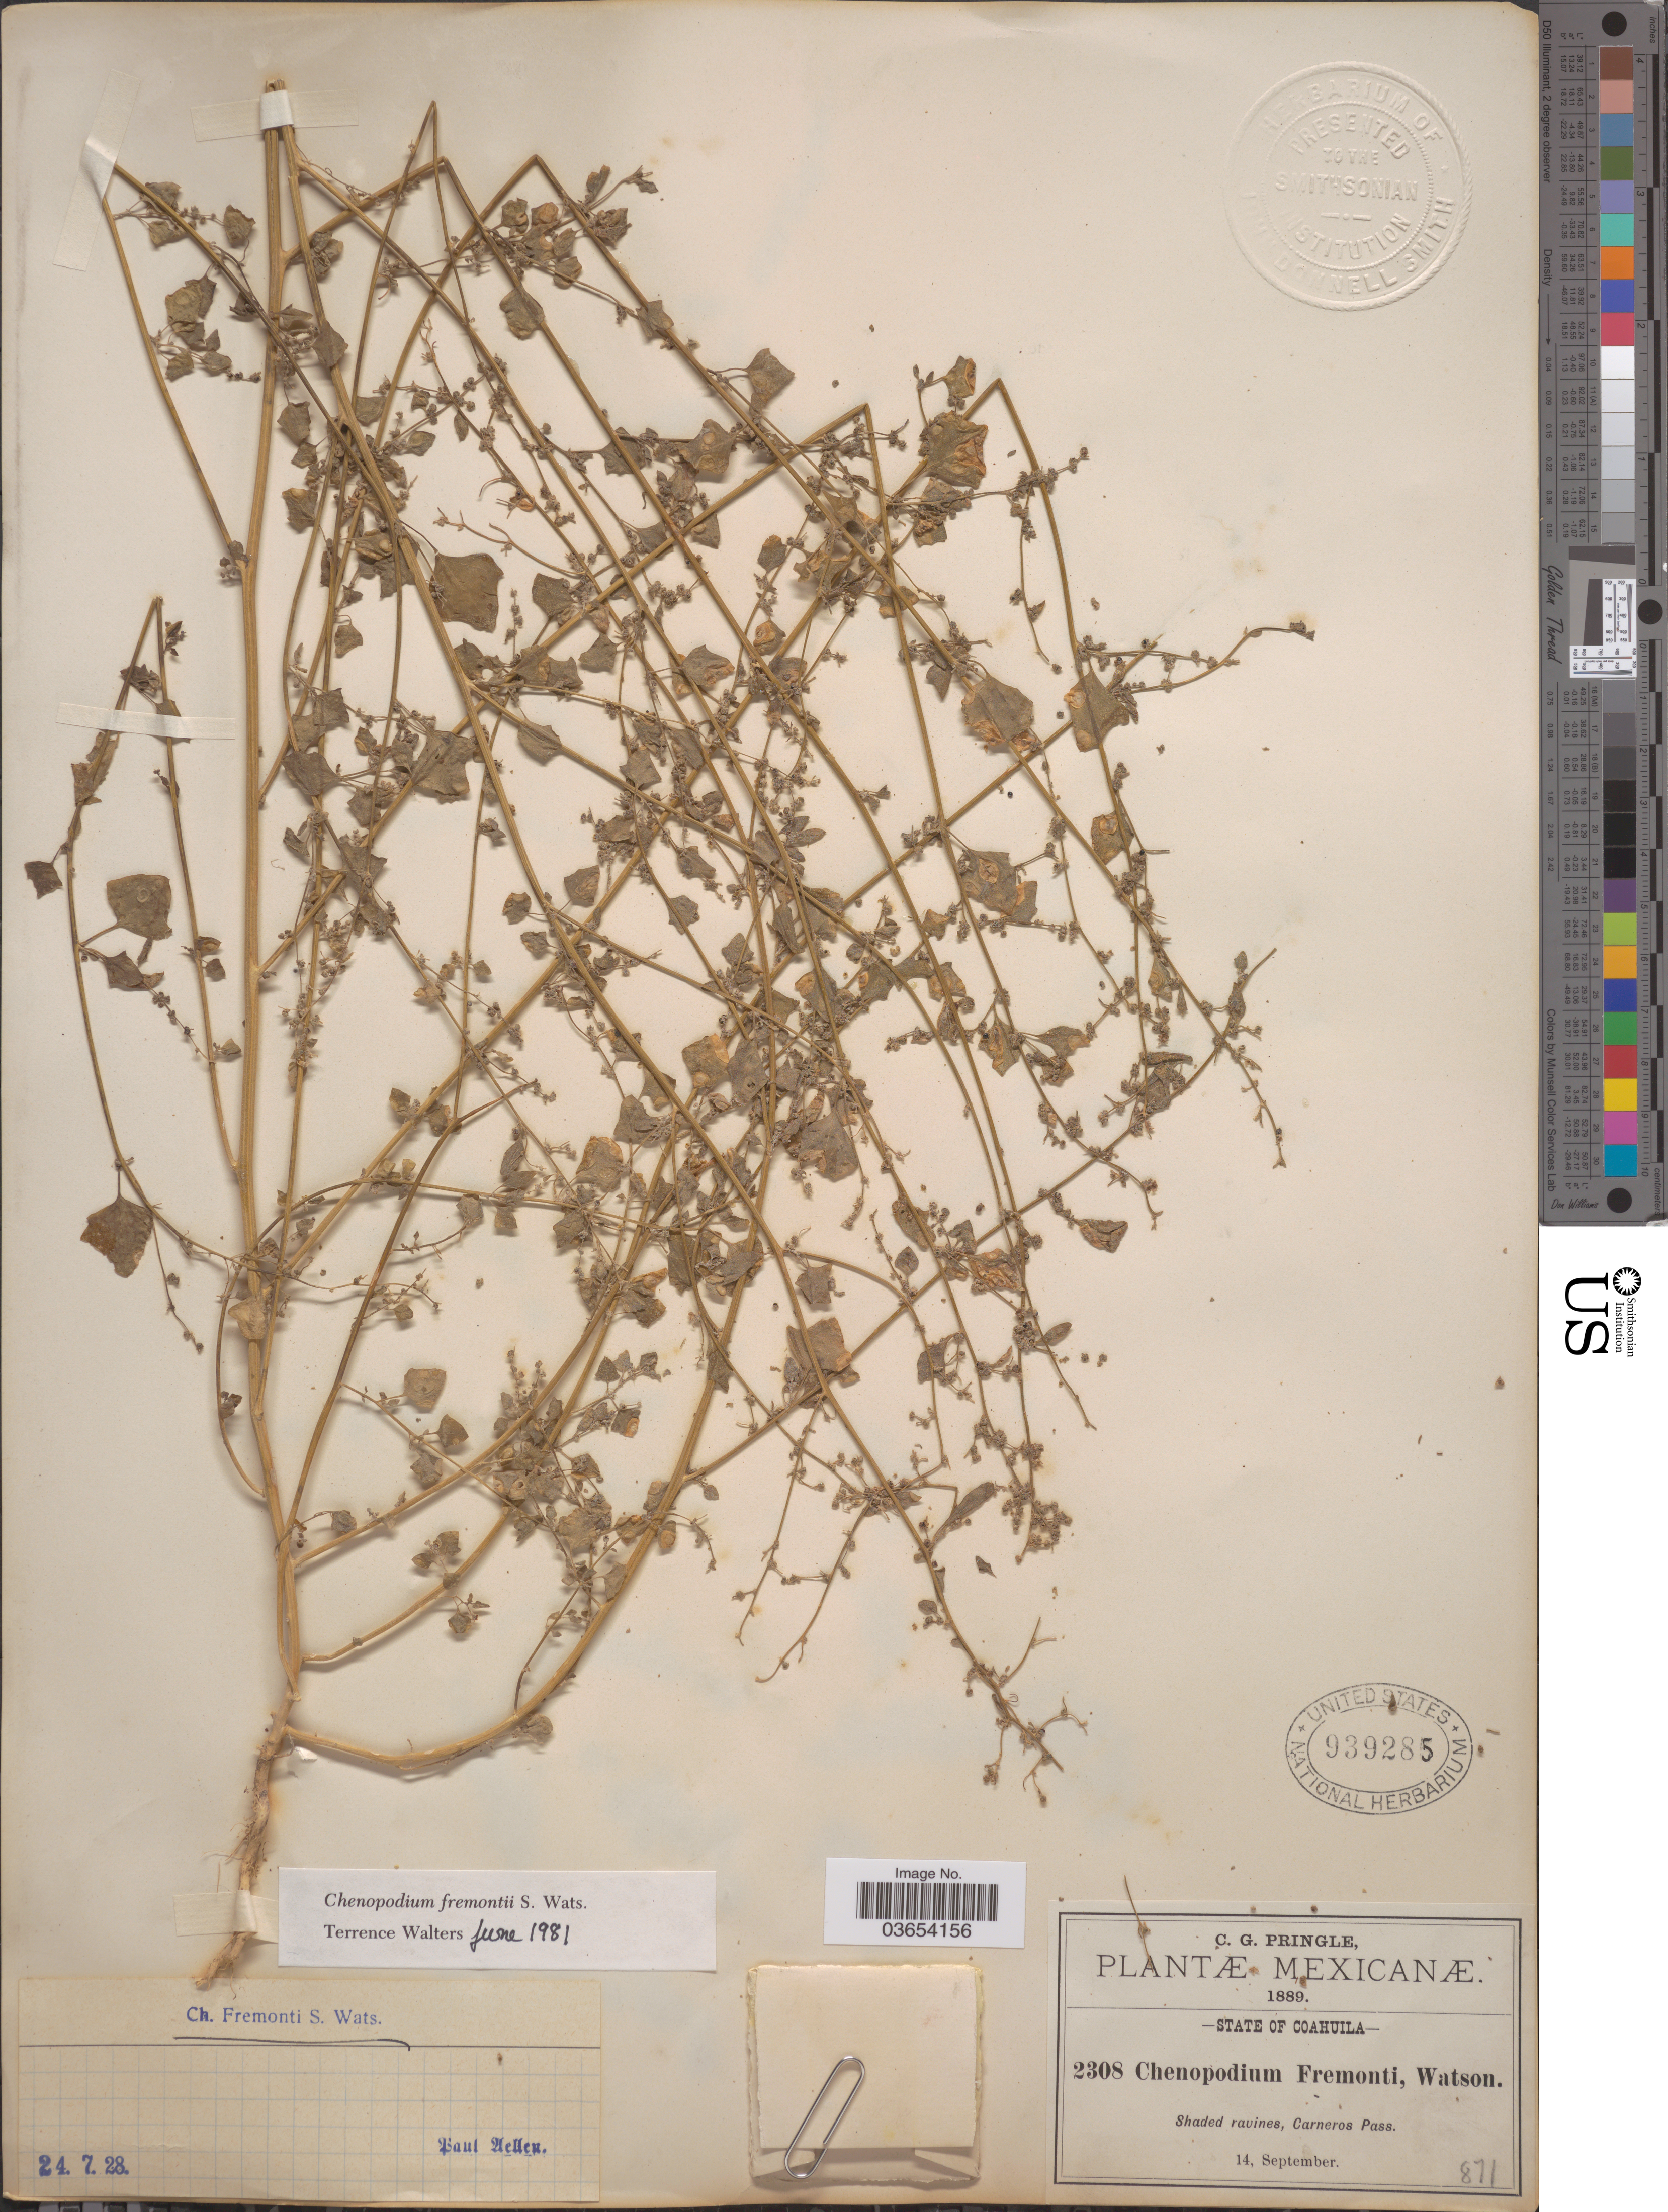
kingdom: Plantae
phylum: Tracheophyta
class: Magnoliopsida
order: Caryophyllales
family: Amaranthaceae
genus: Chenopodium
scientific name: Chenopodium fremontii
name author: S. Watson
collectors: C. G. Pringle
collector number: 2308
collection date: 1889-09-14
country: Mexico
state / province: Coahuila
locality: Carneros Pass.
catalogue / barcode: US 939285